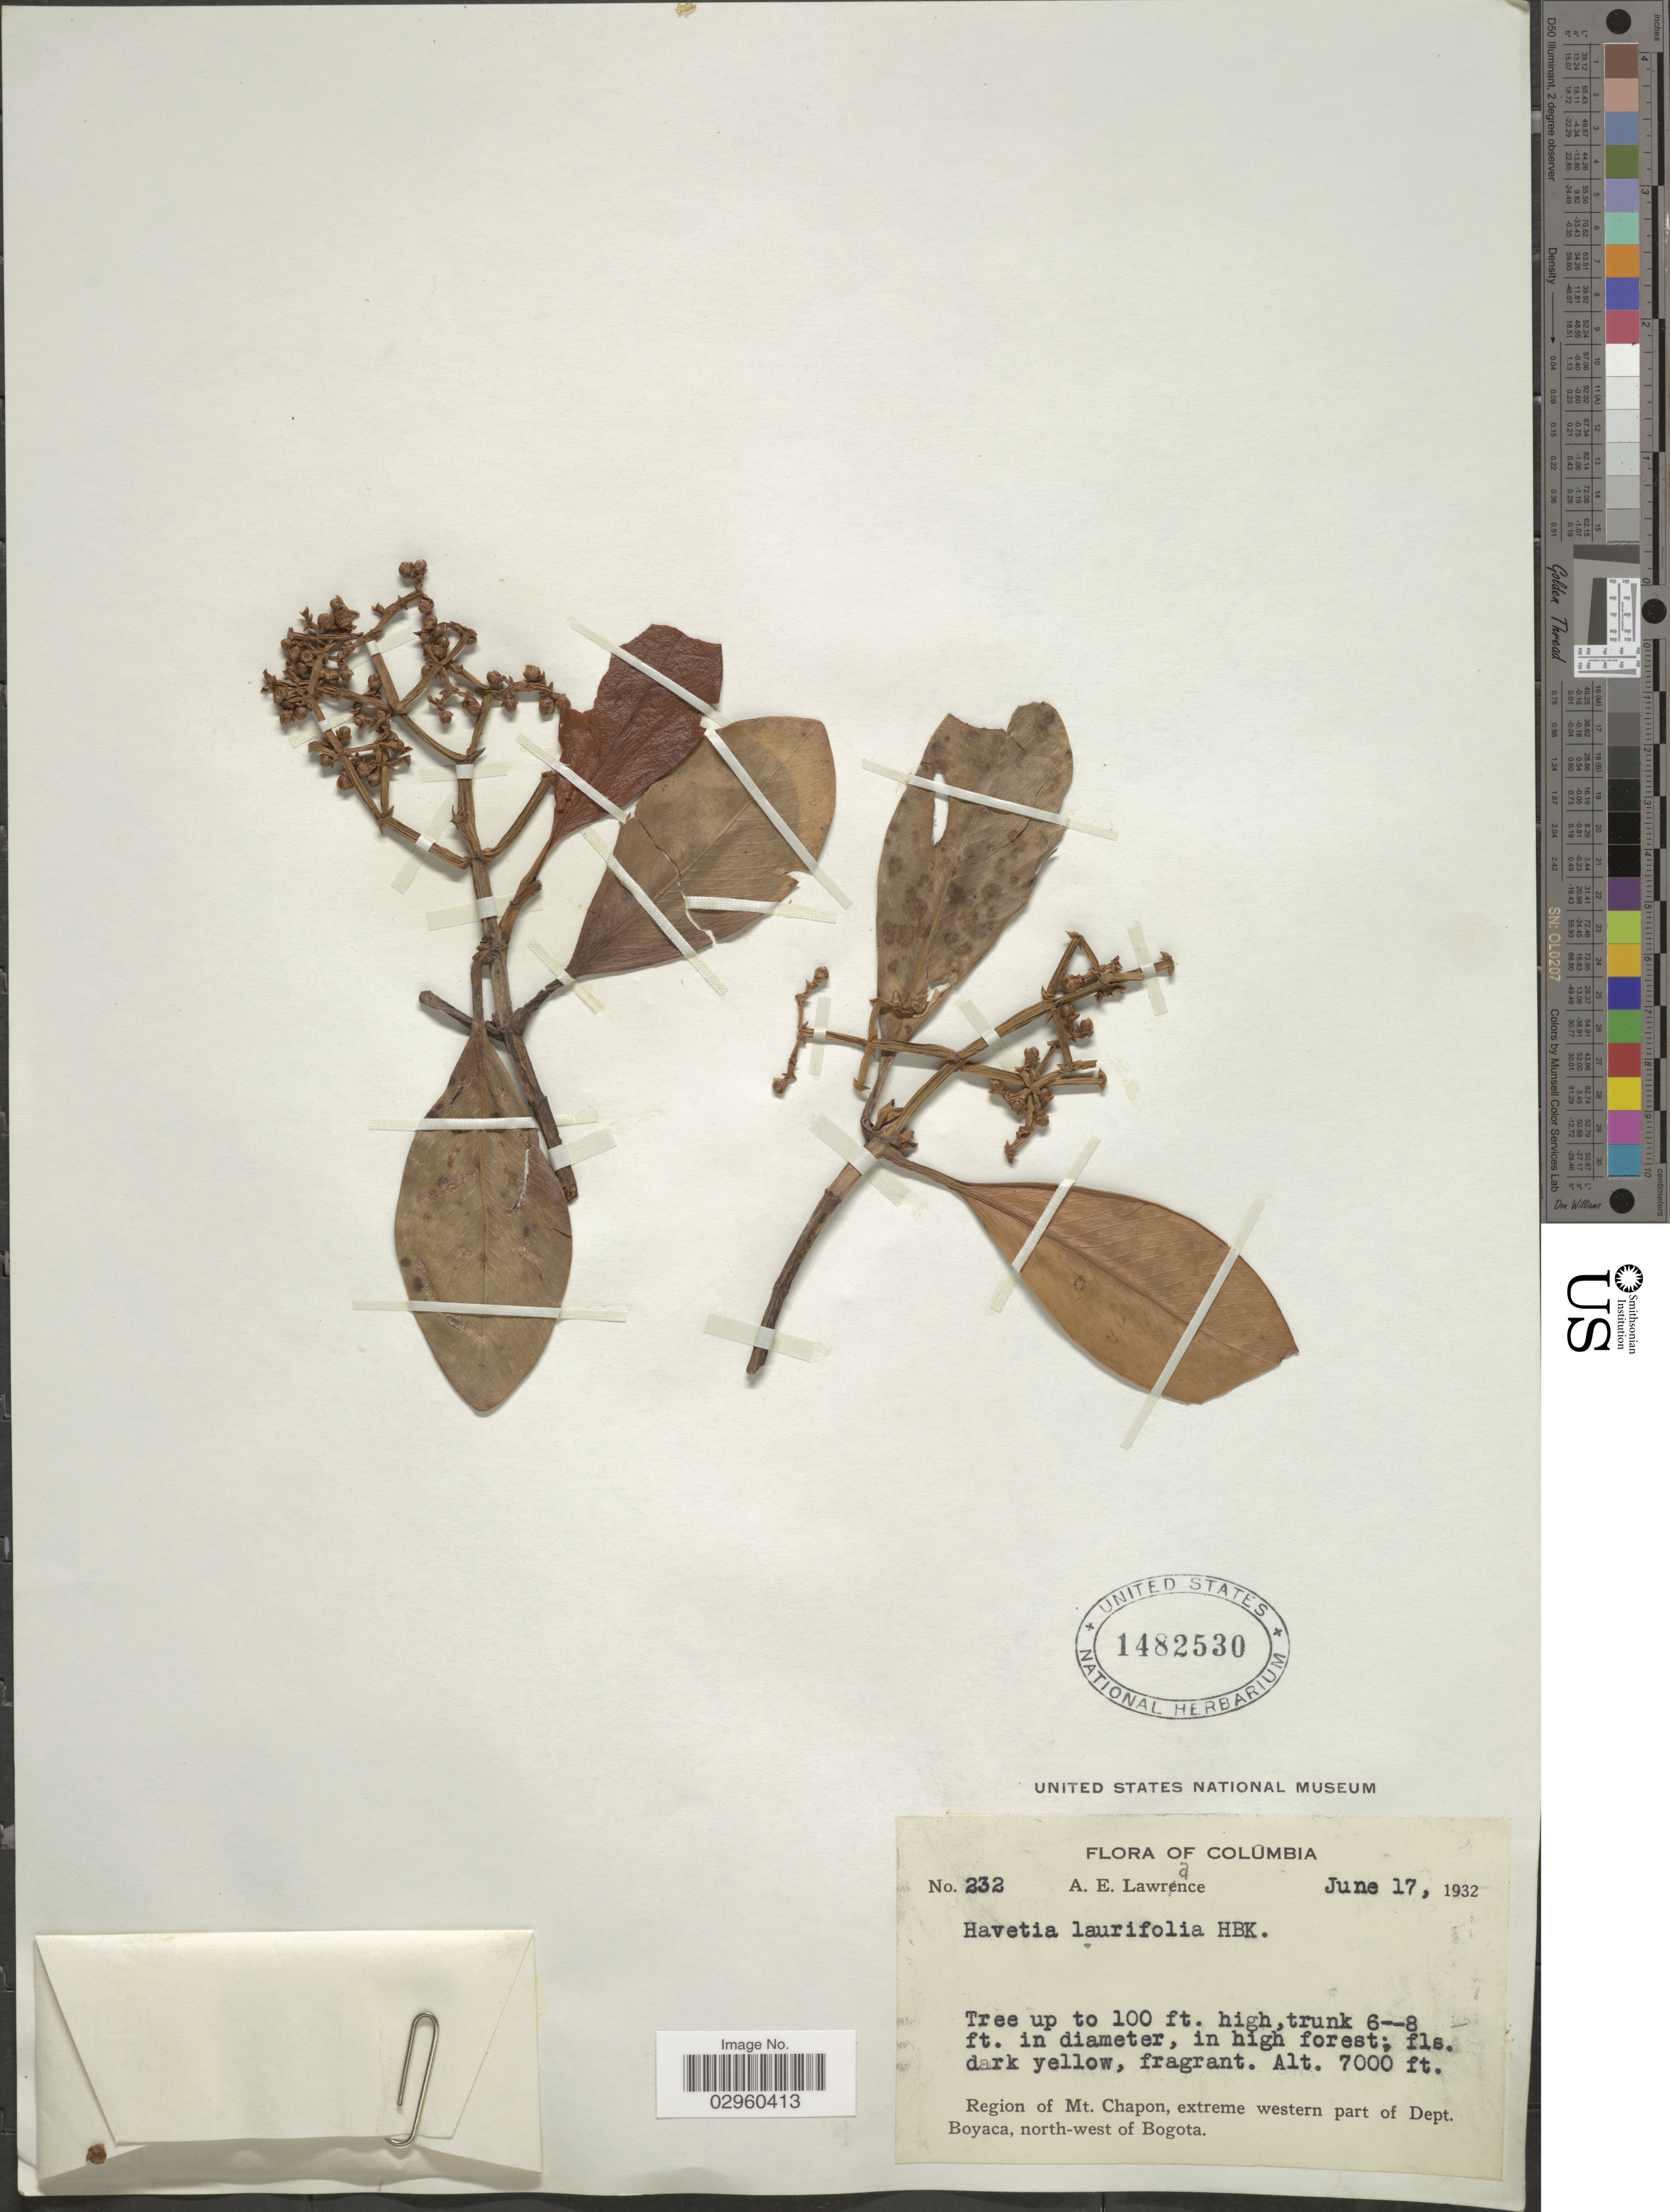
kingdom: Plantae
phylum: Tracheophyta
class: Magnoliopsida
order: Malpighiales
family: Clusiaceae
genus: Clusia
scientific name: Clusia colombiana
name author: Pipoly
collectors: A. Lawrance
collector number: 232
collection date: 1932-06-17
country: Colombia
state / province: Boyacá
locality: Region of Mt. Chapon, extreme western part of Dept. Boyaca, north-west of Bogota.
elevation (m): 2134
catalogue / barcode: US 1482530